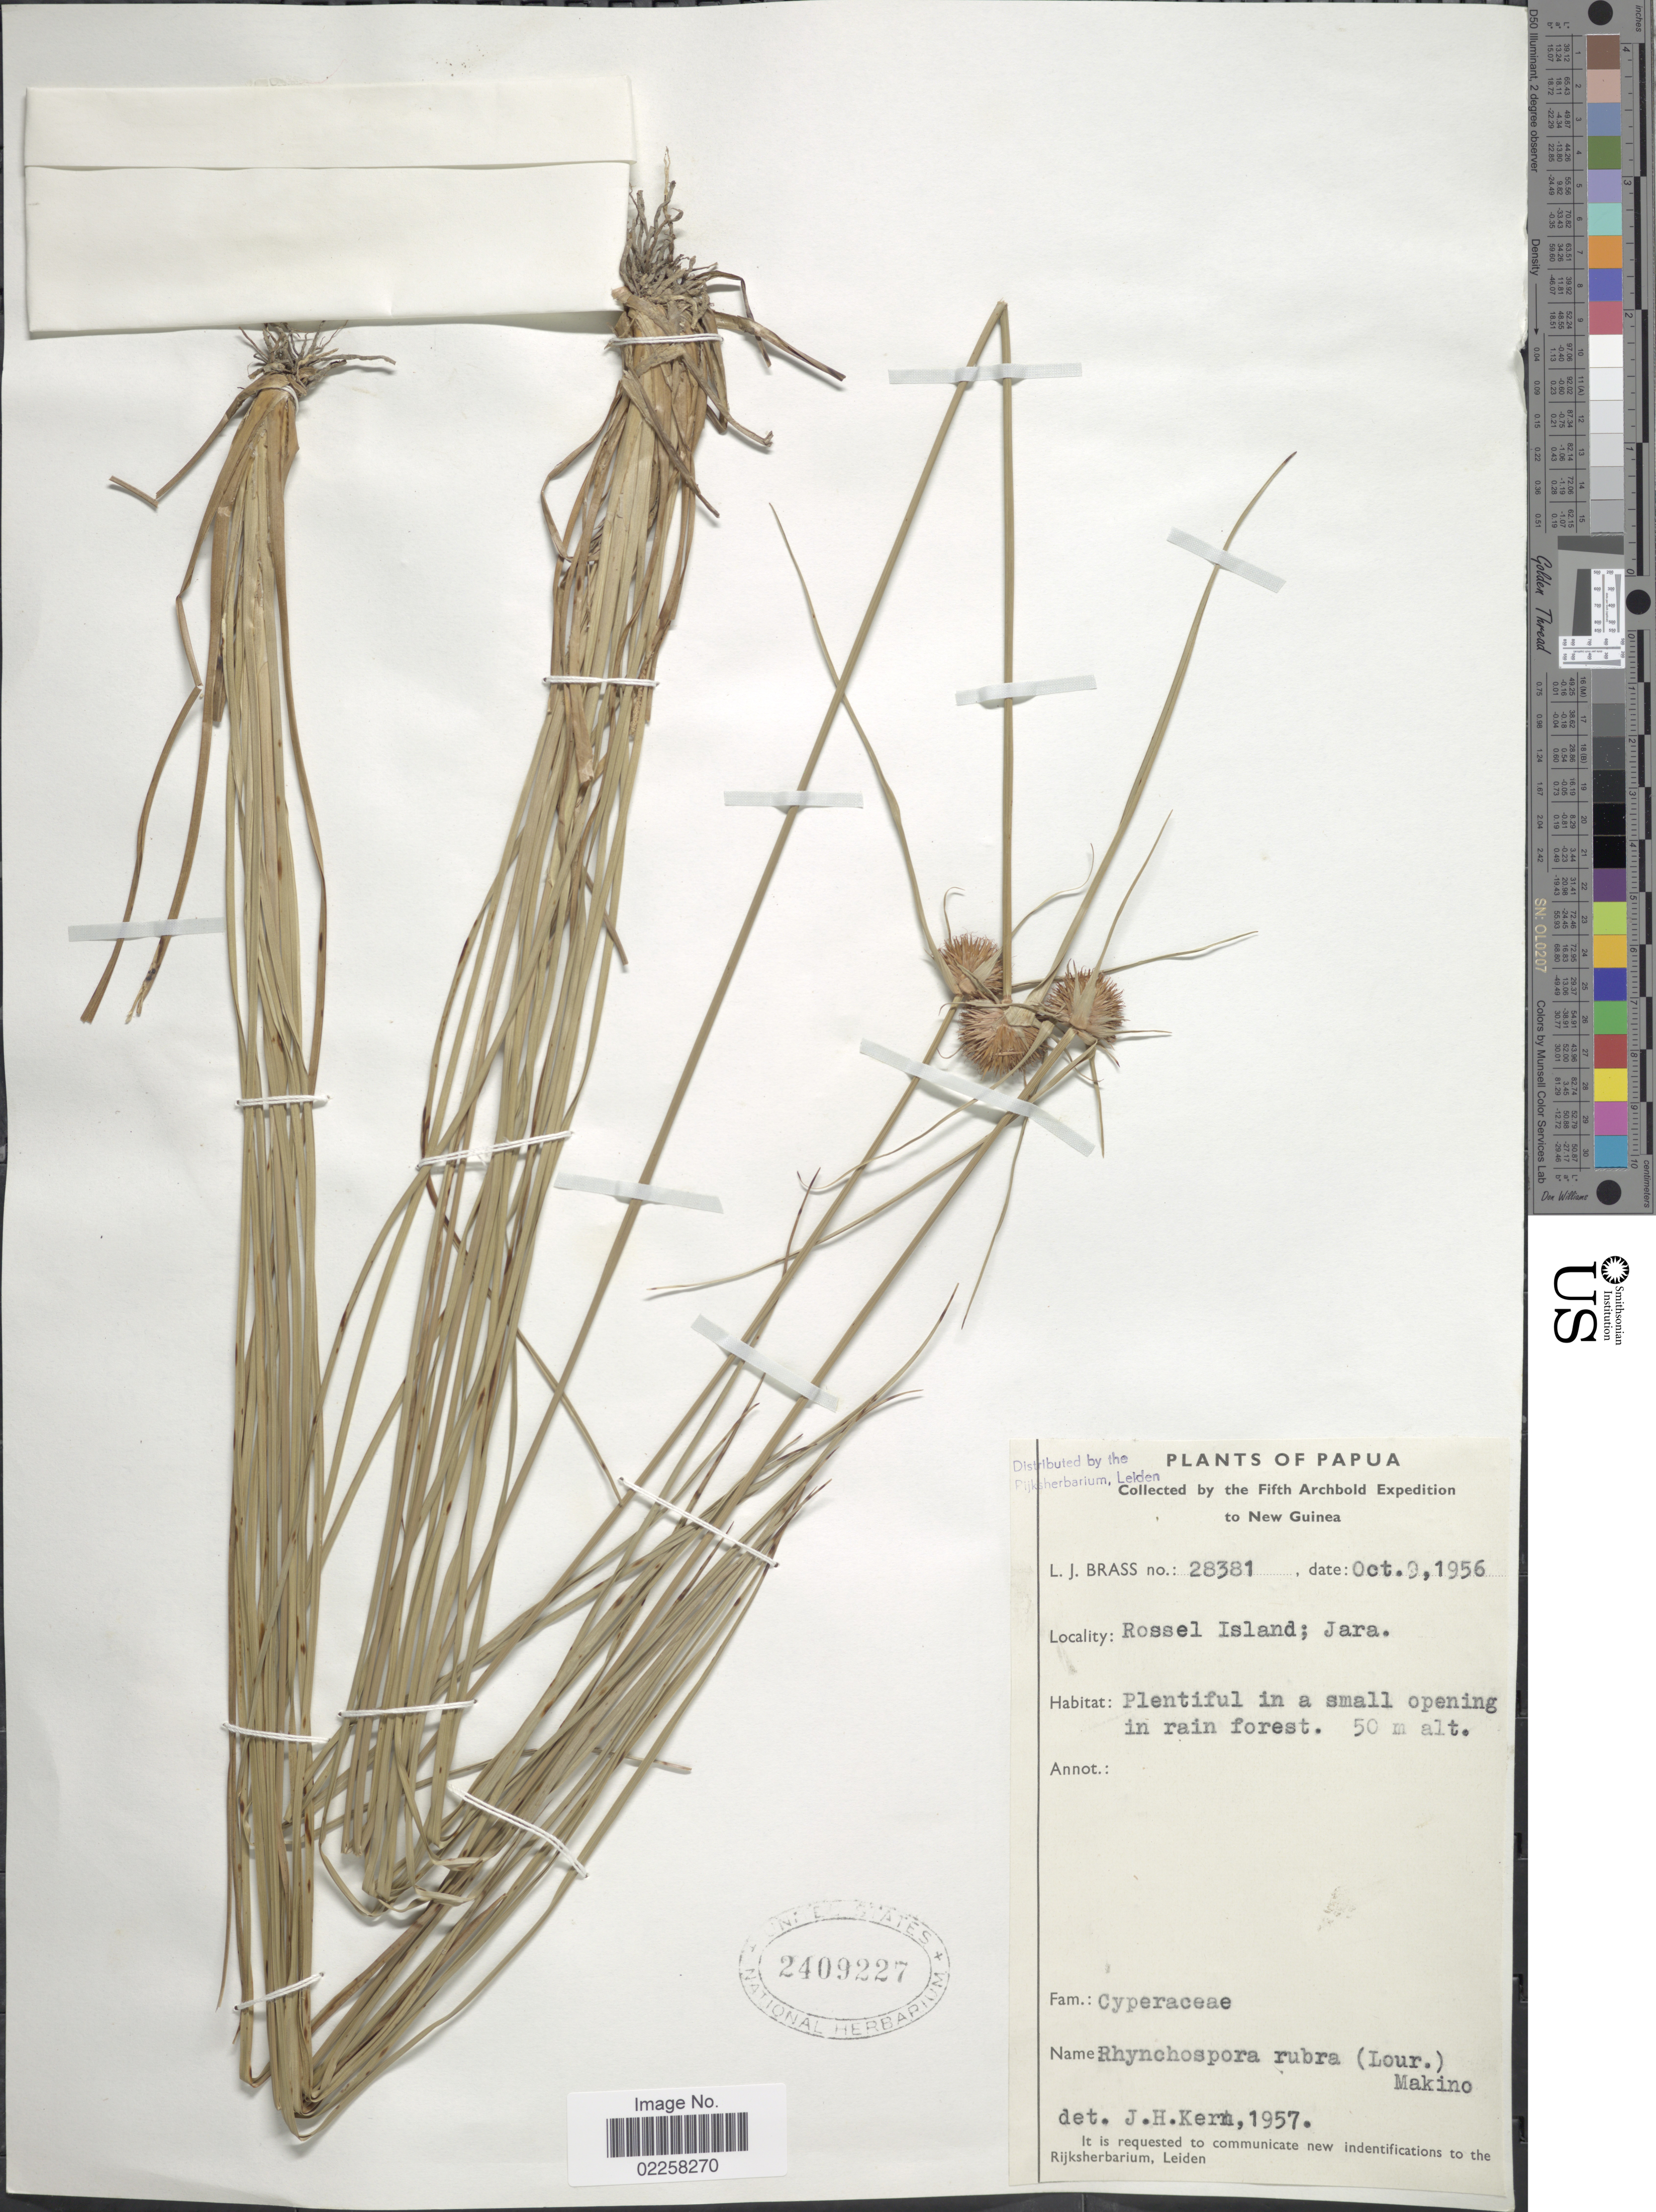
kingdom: Plantae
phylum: Tracheophyta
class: Liliopsida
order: Poales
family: Cyperaceae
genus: Rhynchospora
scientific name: Rhynchospora rubra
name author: (Lour.) Makino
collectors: L. J. Brass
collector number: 28381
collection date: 1956-10-09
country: Indonesia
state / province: Papua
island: New Guinea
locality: New Guinea, Rossel Island; Jara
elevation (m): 50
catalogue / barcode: US 2409227